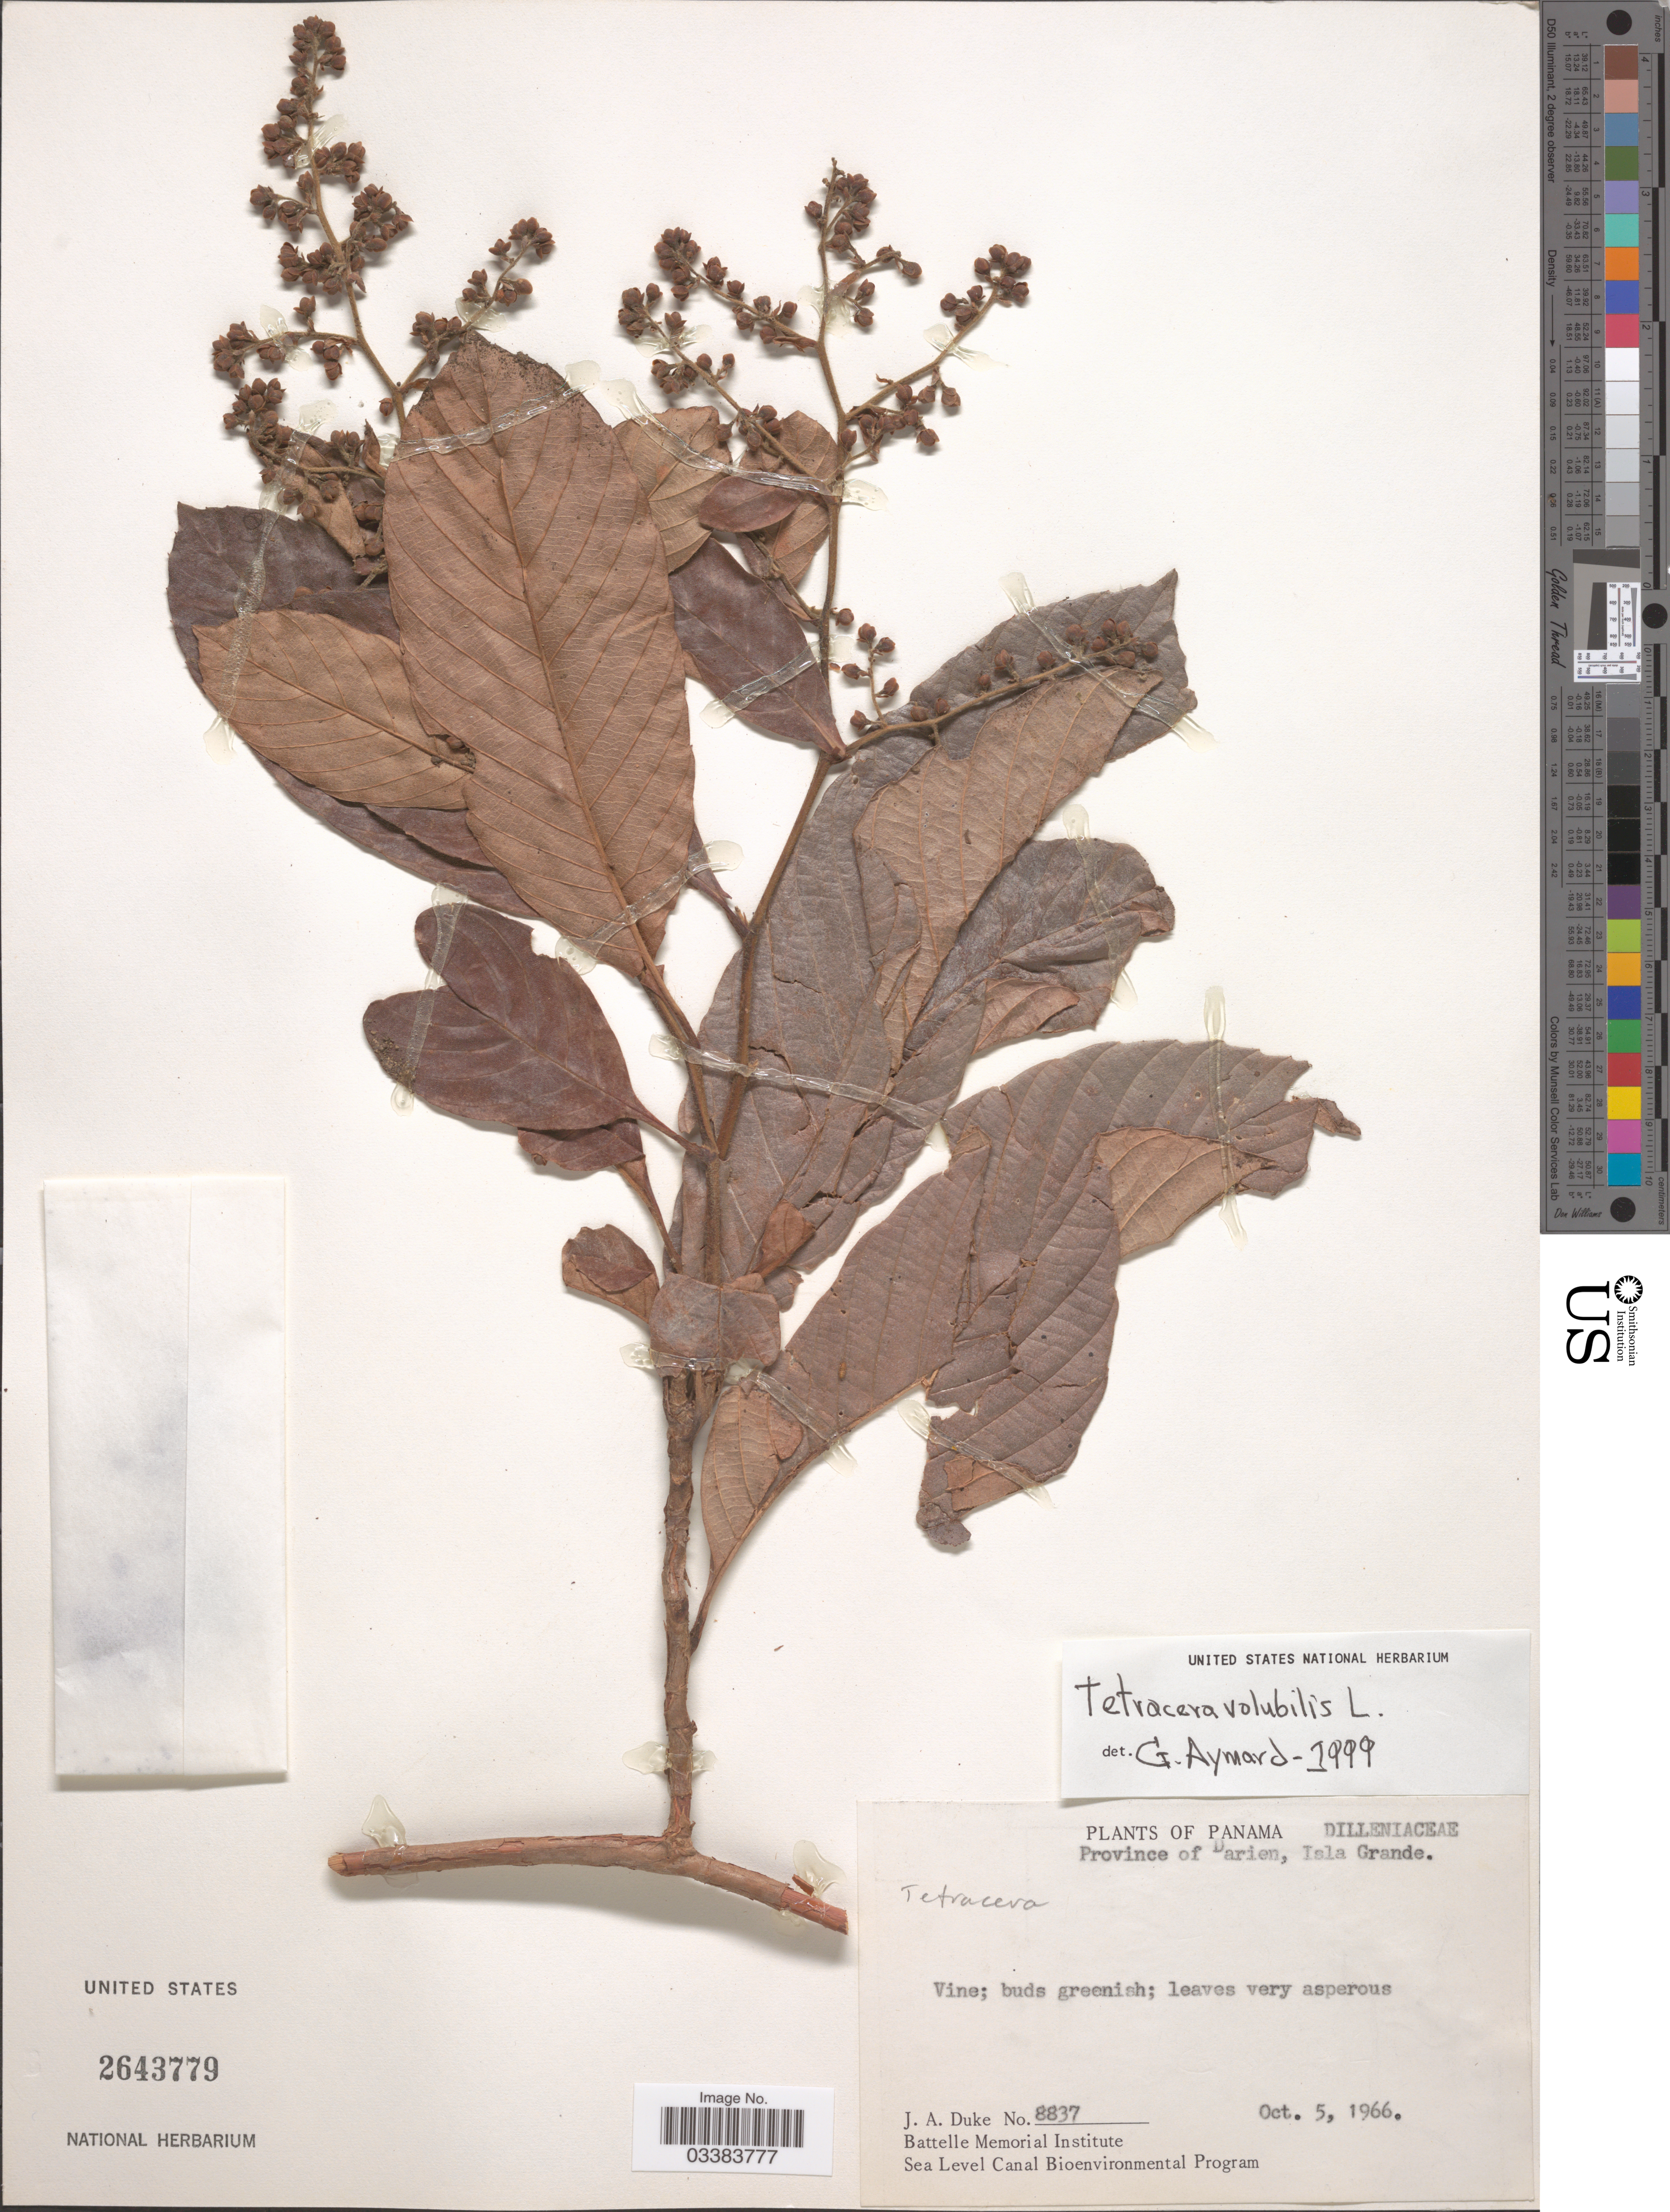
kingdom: Plantae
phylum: Tracheophyta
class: Magnoliopsida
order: Dilleniales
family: Dilleniaceae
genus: Tetracera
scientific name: Tetracera volubilis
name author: L.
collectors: J. A. Duke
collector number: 8837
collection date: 1966-10-05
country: Panama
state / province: Darién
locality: Isla Grande.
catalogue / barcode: US 2643779